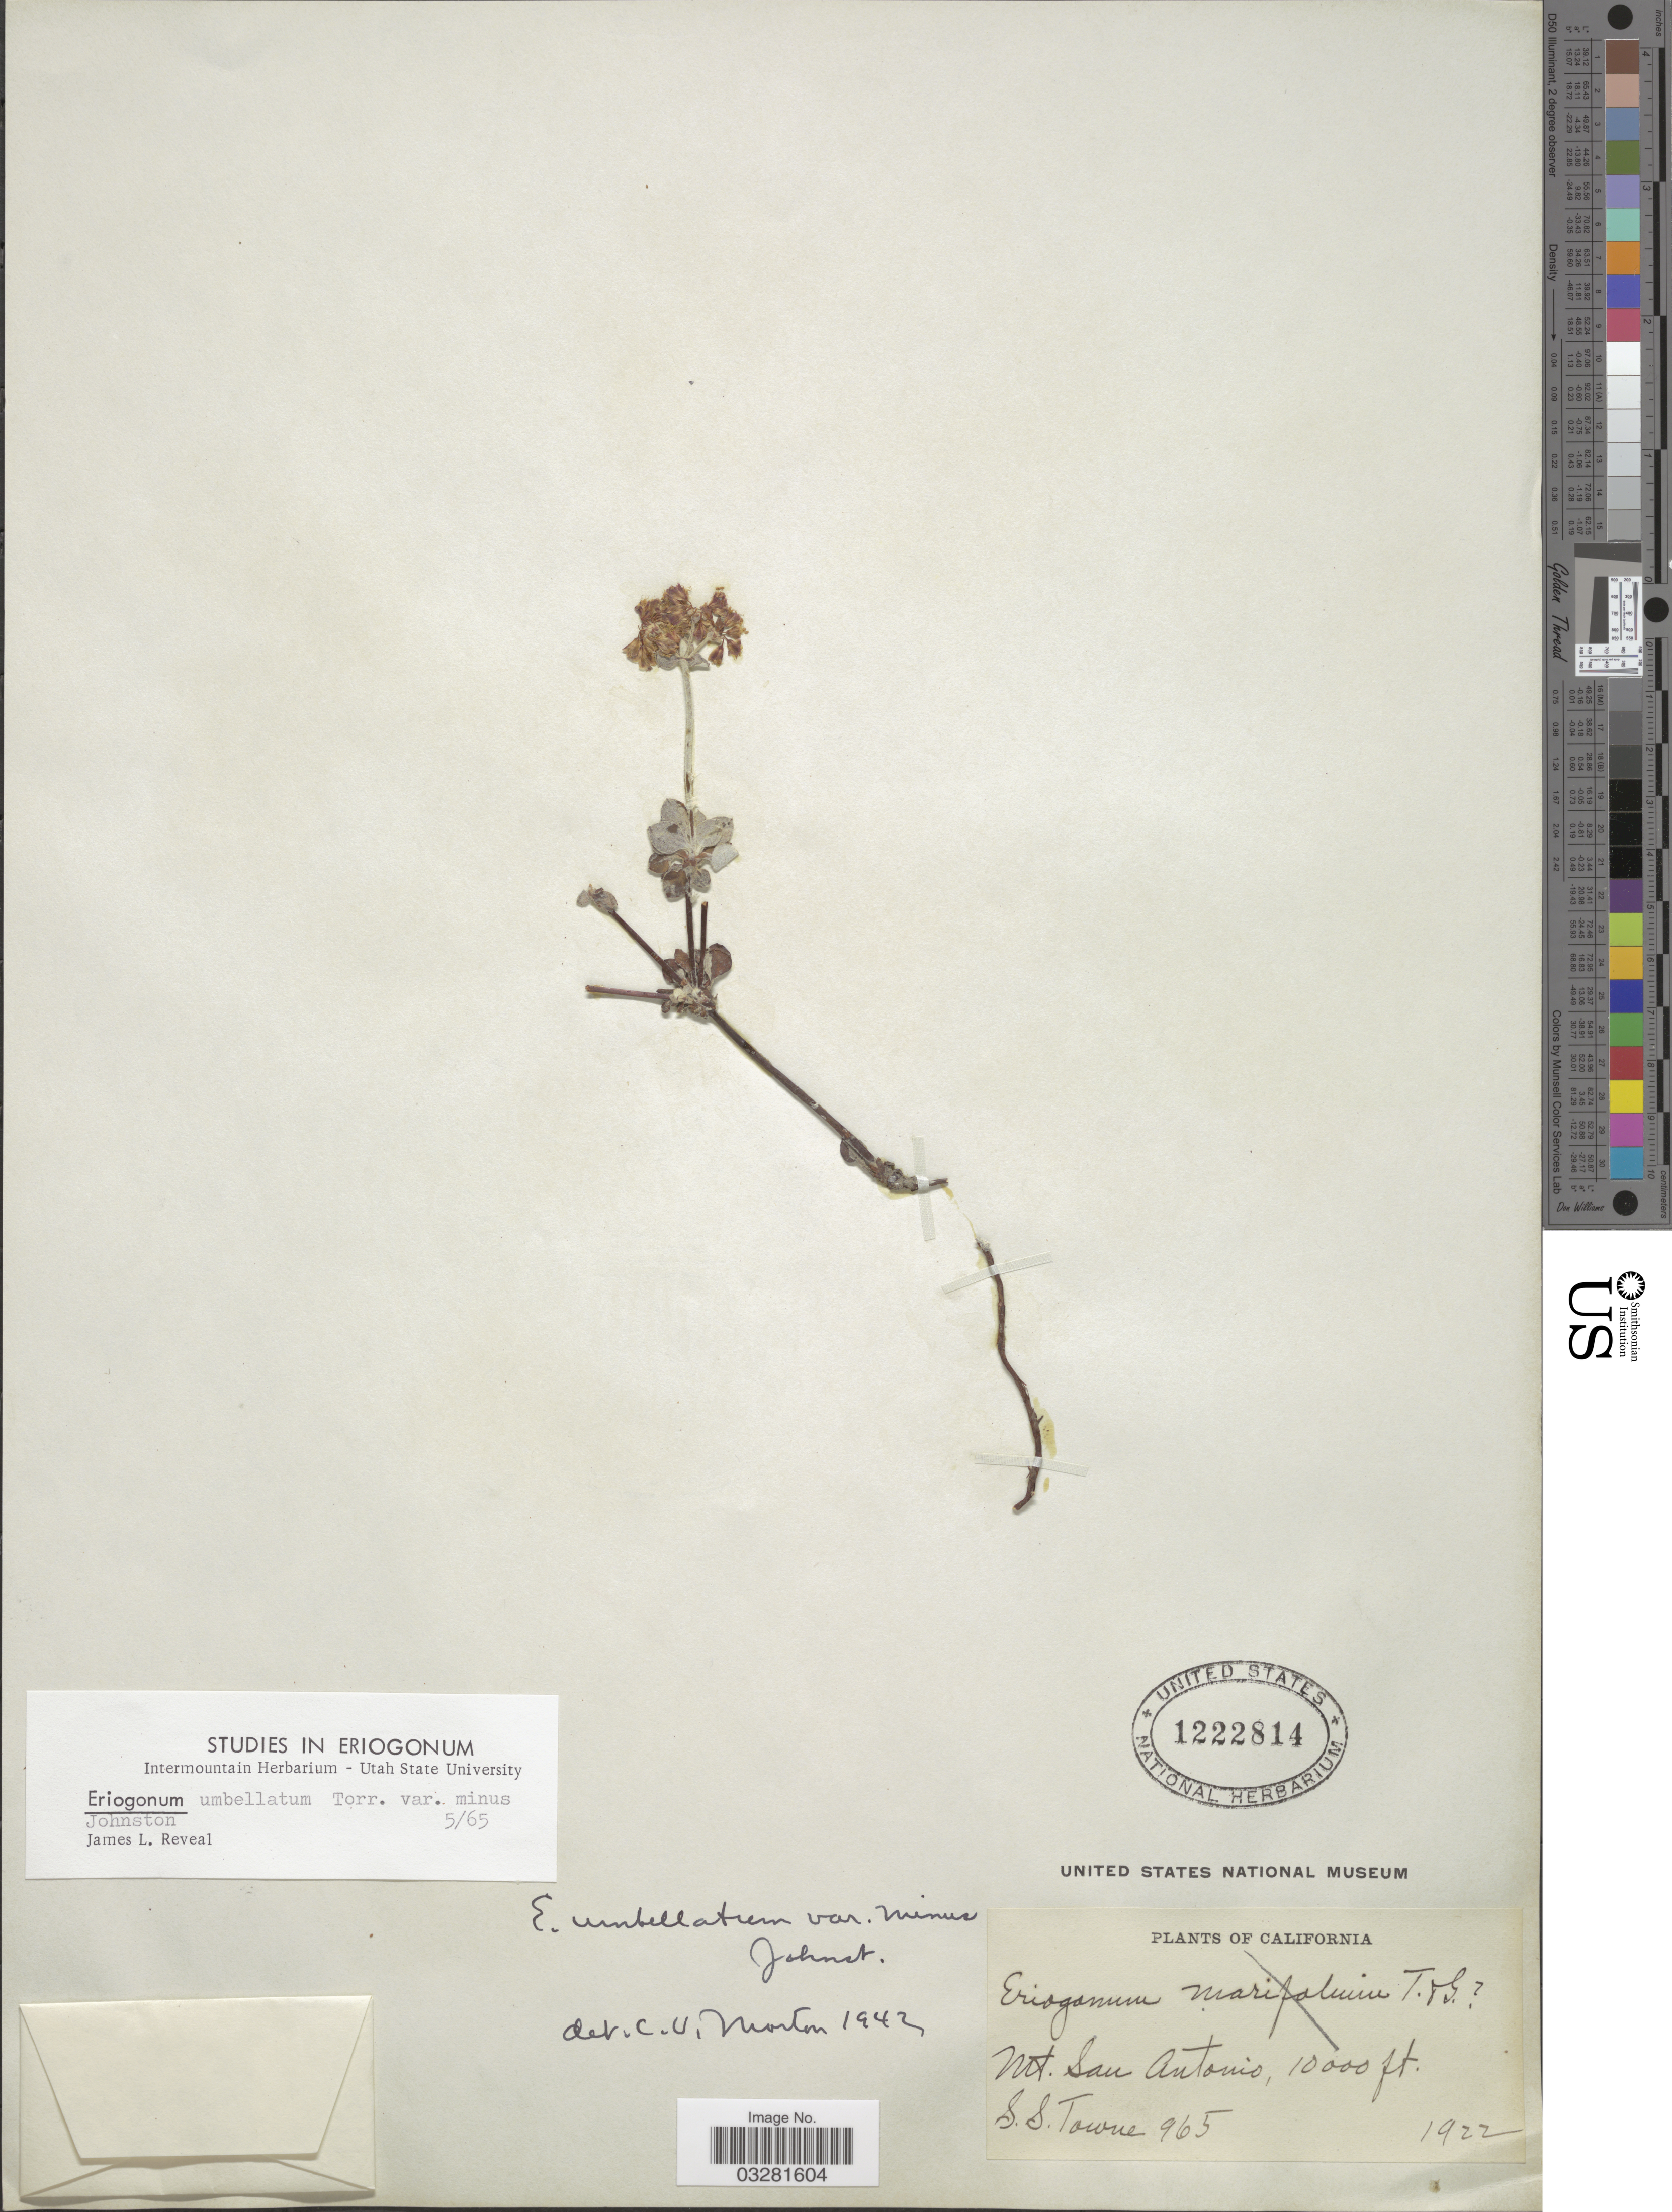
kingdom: Plantae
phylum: Tracheophyta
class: Magnoliopsida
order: Caryophyllales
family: Polygonaceae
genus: Eriogonum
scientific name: Eriogonum umbellatum var. minus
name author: I.M. Johnst.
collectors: S. Towne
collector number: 965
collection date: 1922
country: United States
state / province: California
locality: Mt. San Antonio.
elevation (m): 3048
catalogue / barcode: US 1222814